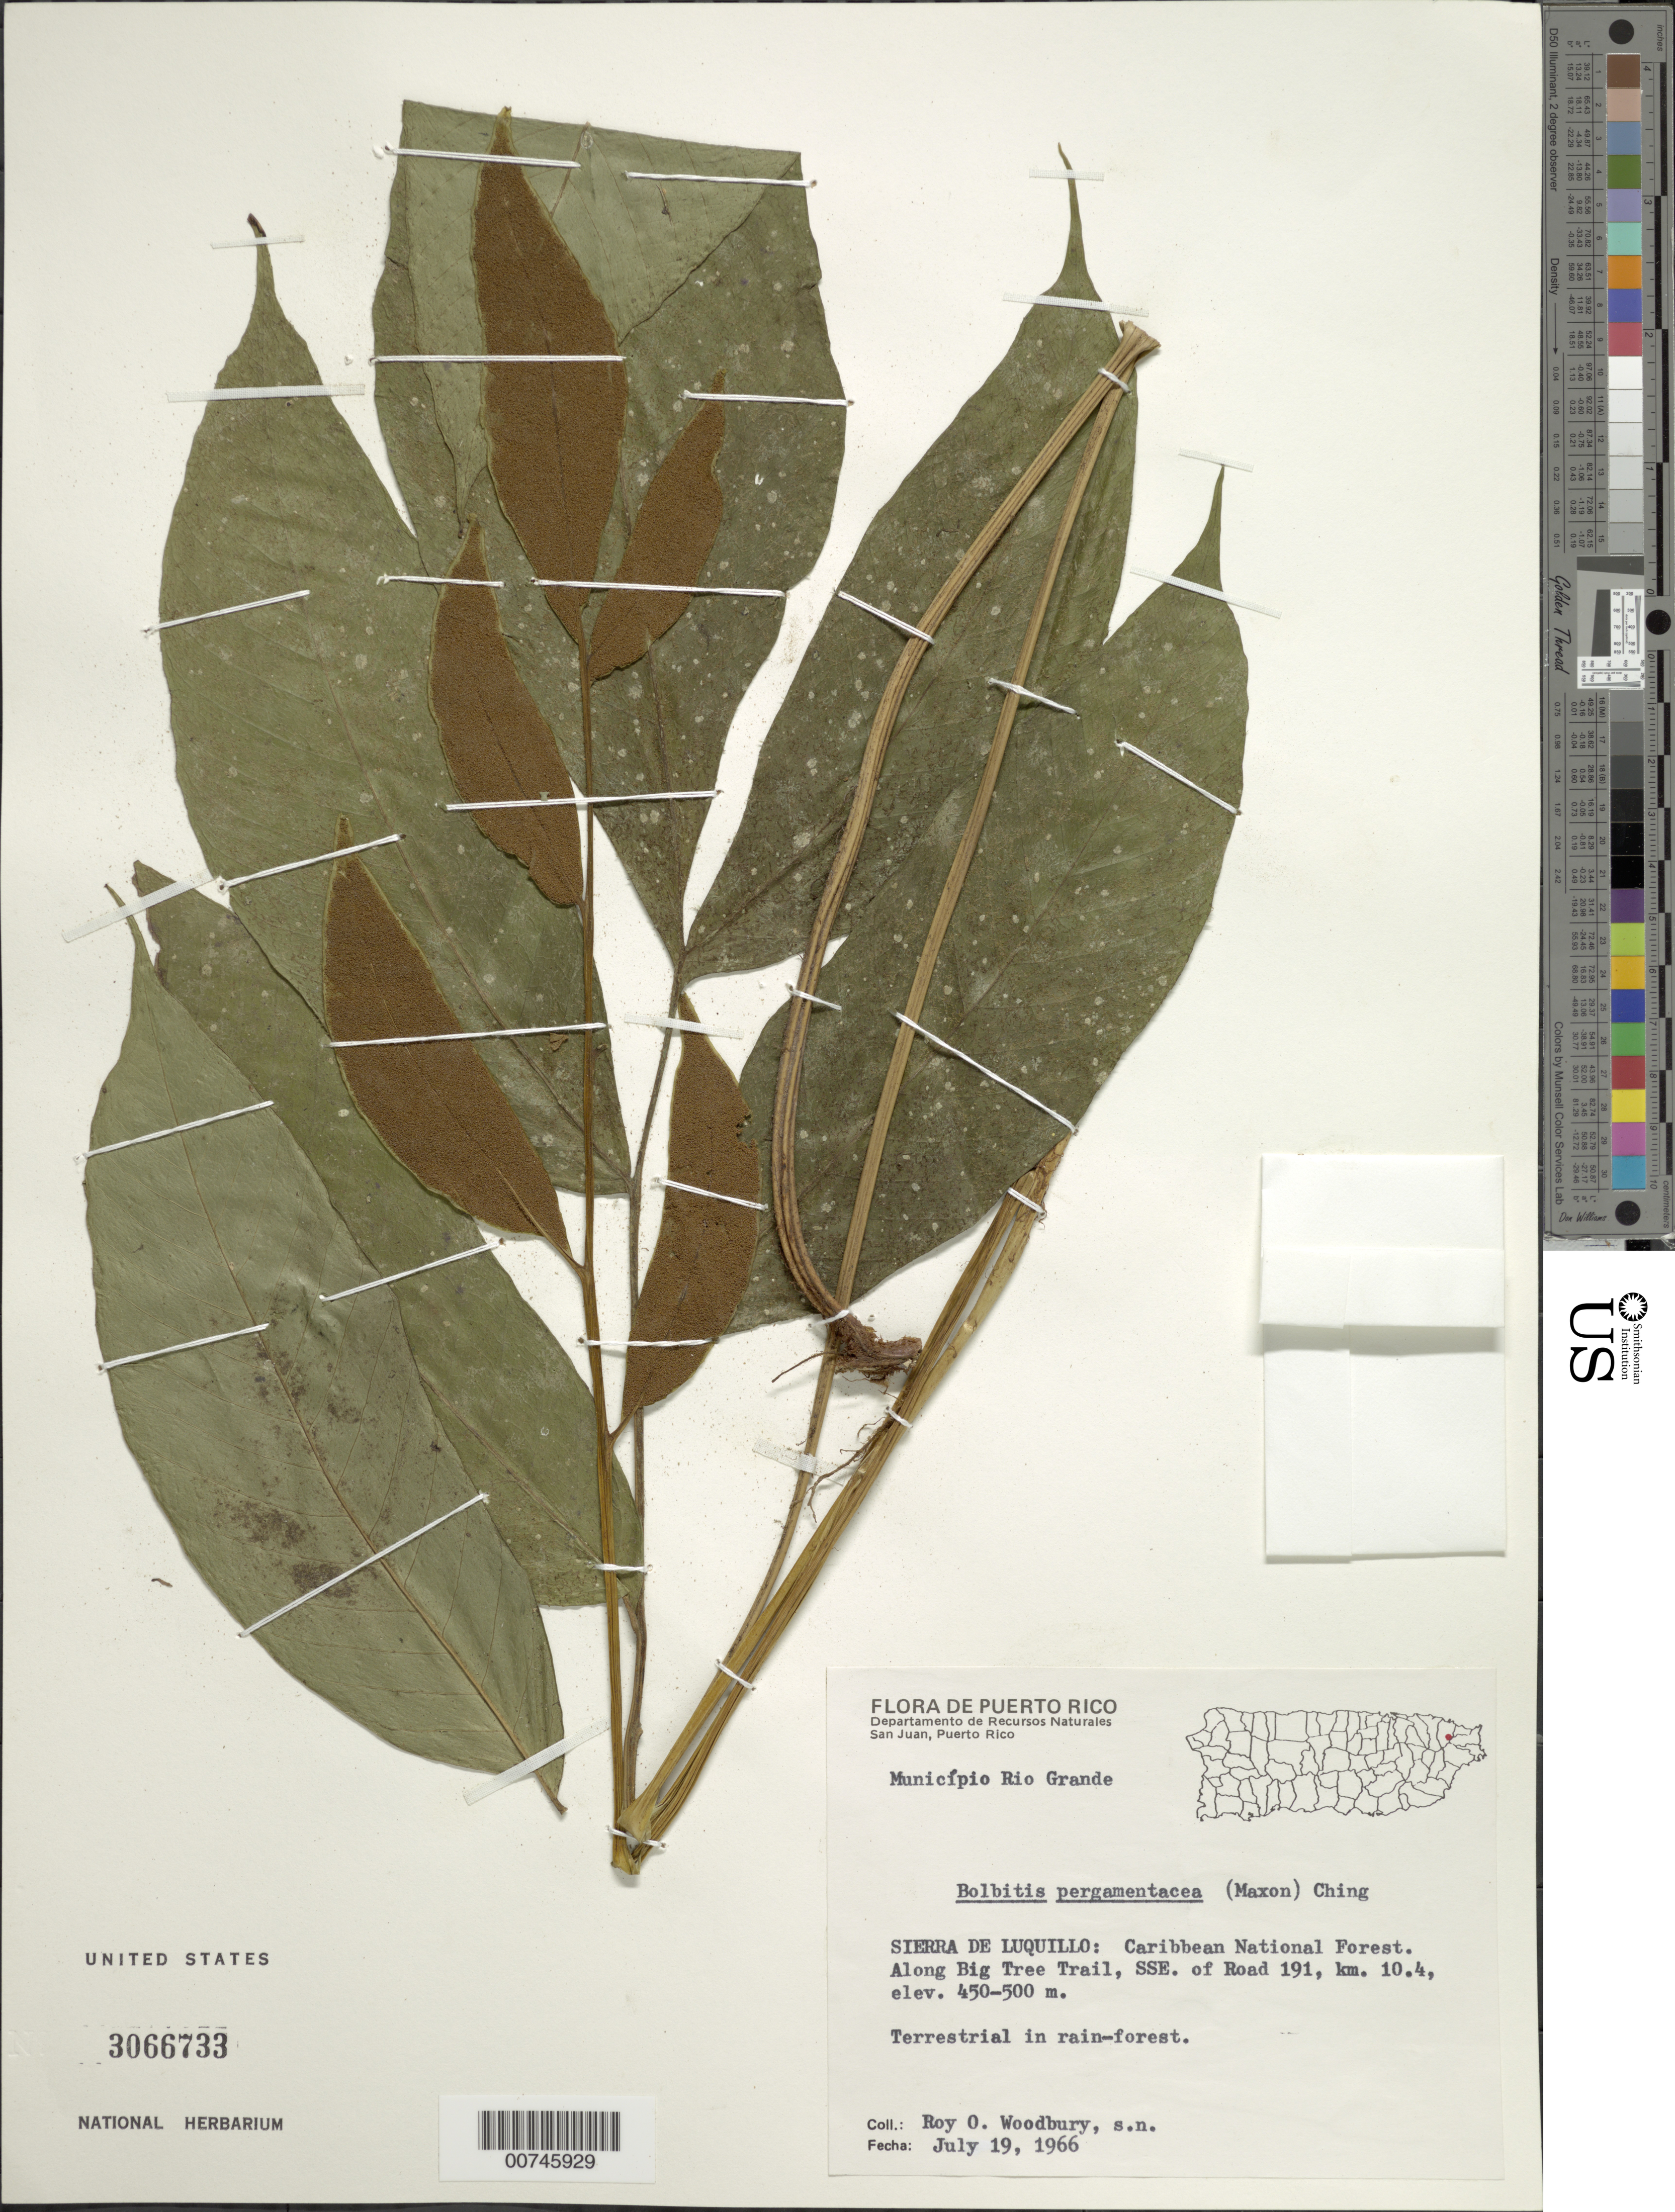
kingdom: Plantae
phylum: Tracheophyta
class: Polypodiopsida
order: Polypodiales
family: Dryopteridaceae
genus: Mickelia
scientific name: Mickelia pergamentacea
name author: (Maxon) R.C. Moran et al.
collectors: R. O. Woodbury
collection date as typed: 19 Jul 1966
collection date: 1966-07-19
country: Puerto Rico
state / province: Río Grande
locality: Sierra de Luquillo: Caribbean National Forest. Along Big Tree Trail, SSE of Road 191, km 10.4, Municipio Río Grande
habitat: Terrestrial in rain-forest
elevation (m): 450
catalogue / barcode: US 3066733